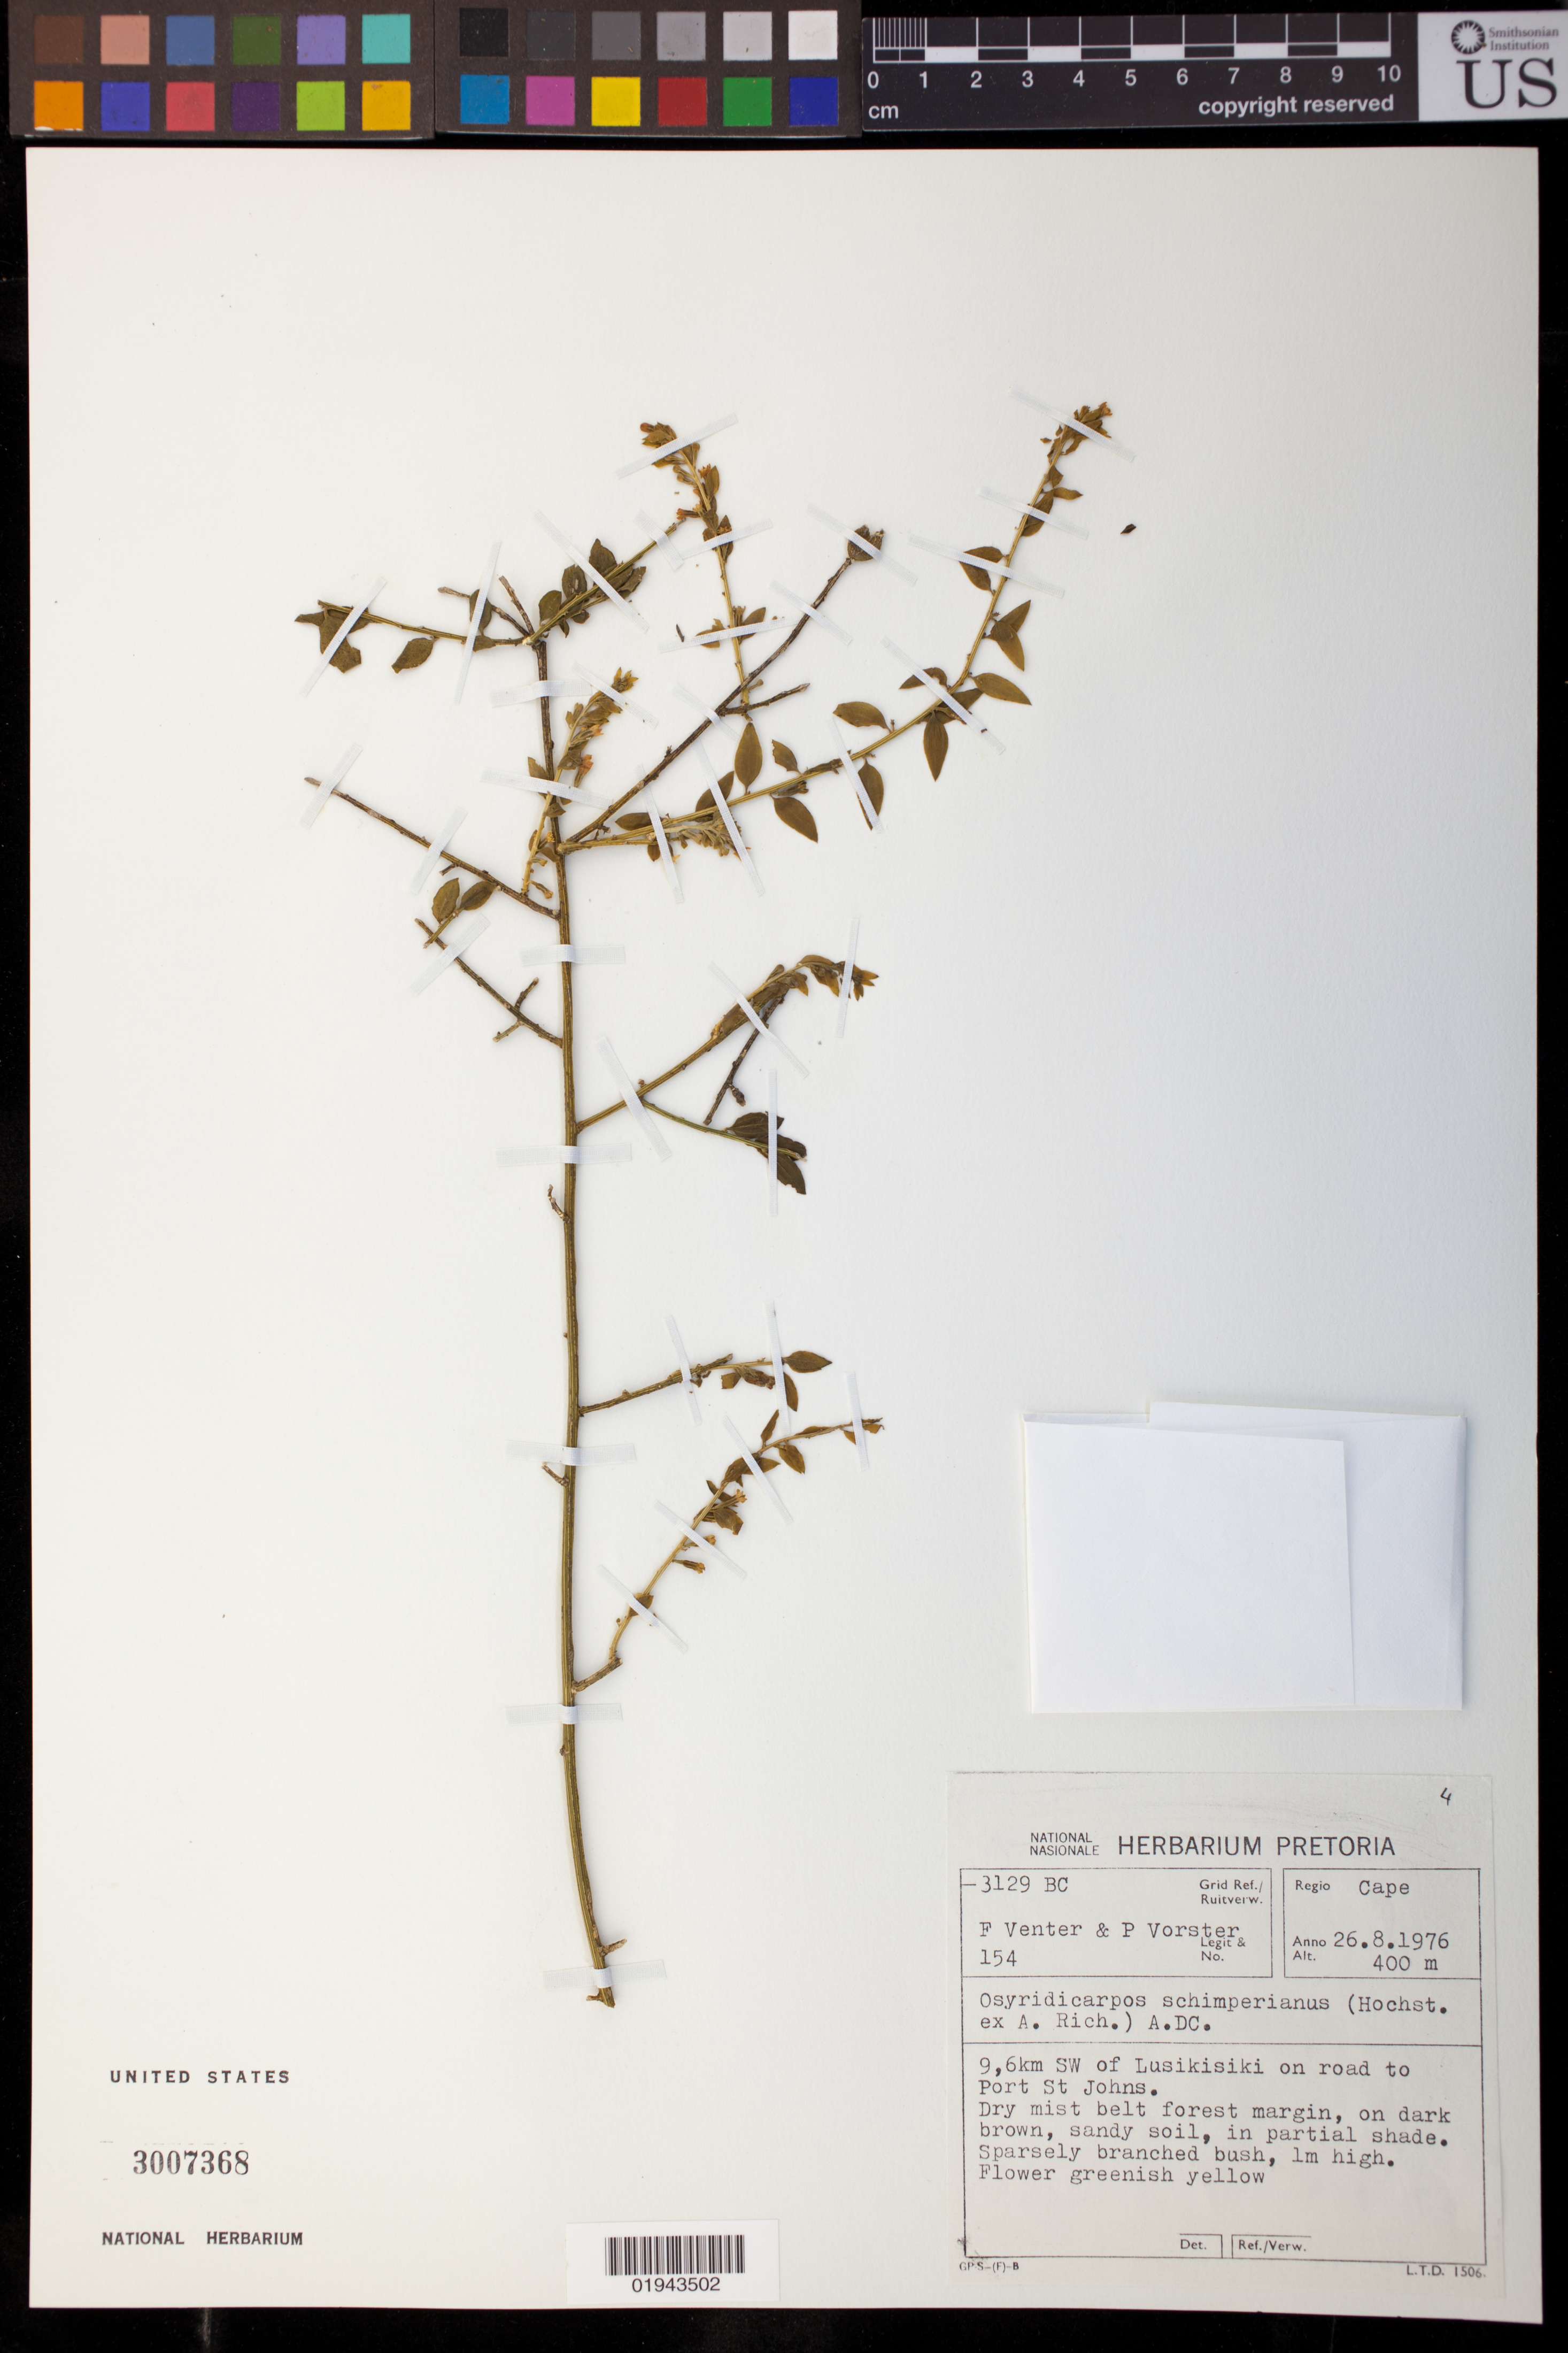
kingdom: Plantae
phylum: Tracheophyta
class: Magnoliopsida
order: Santalales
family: Thesiaceae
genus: Osyridicarpos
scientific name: Osyridicarpos schimperianus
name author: (Hochst. ex A. Rich.) A. DC.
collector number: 154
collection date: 1976-08-26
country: South Africa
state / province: Eastern Cape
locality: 9.6km SW of Lusikisiki on road to Port St Johns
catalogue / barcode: US 3007368